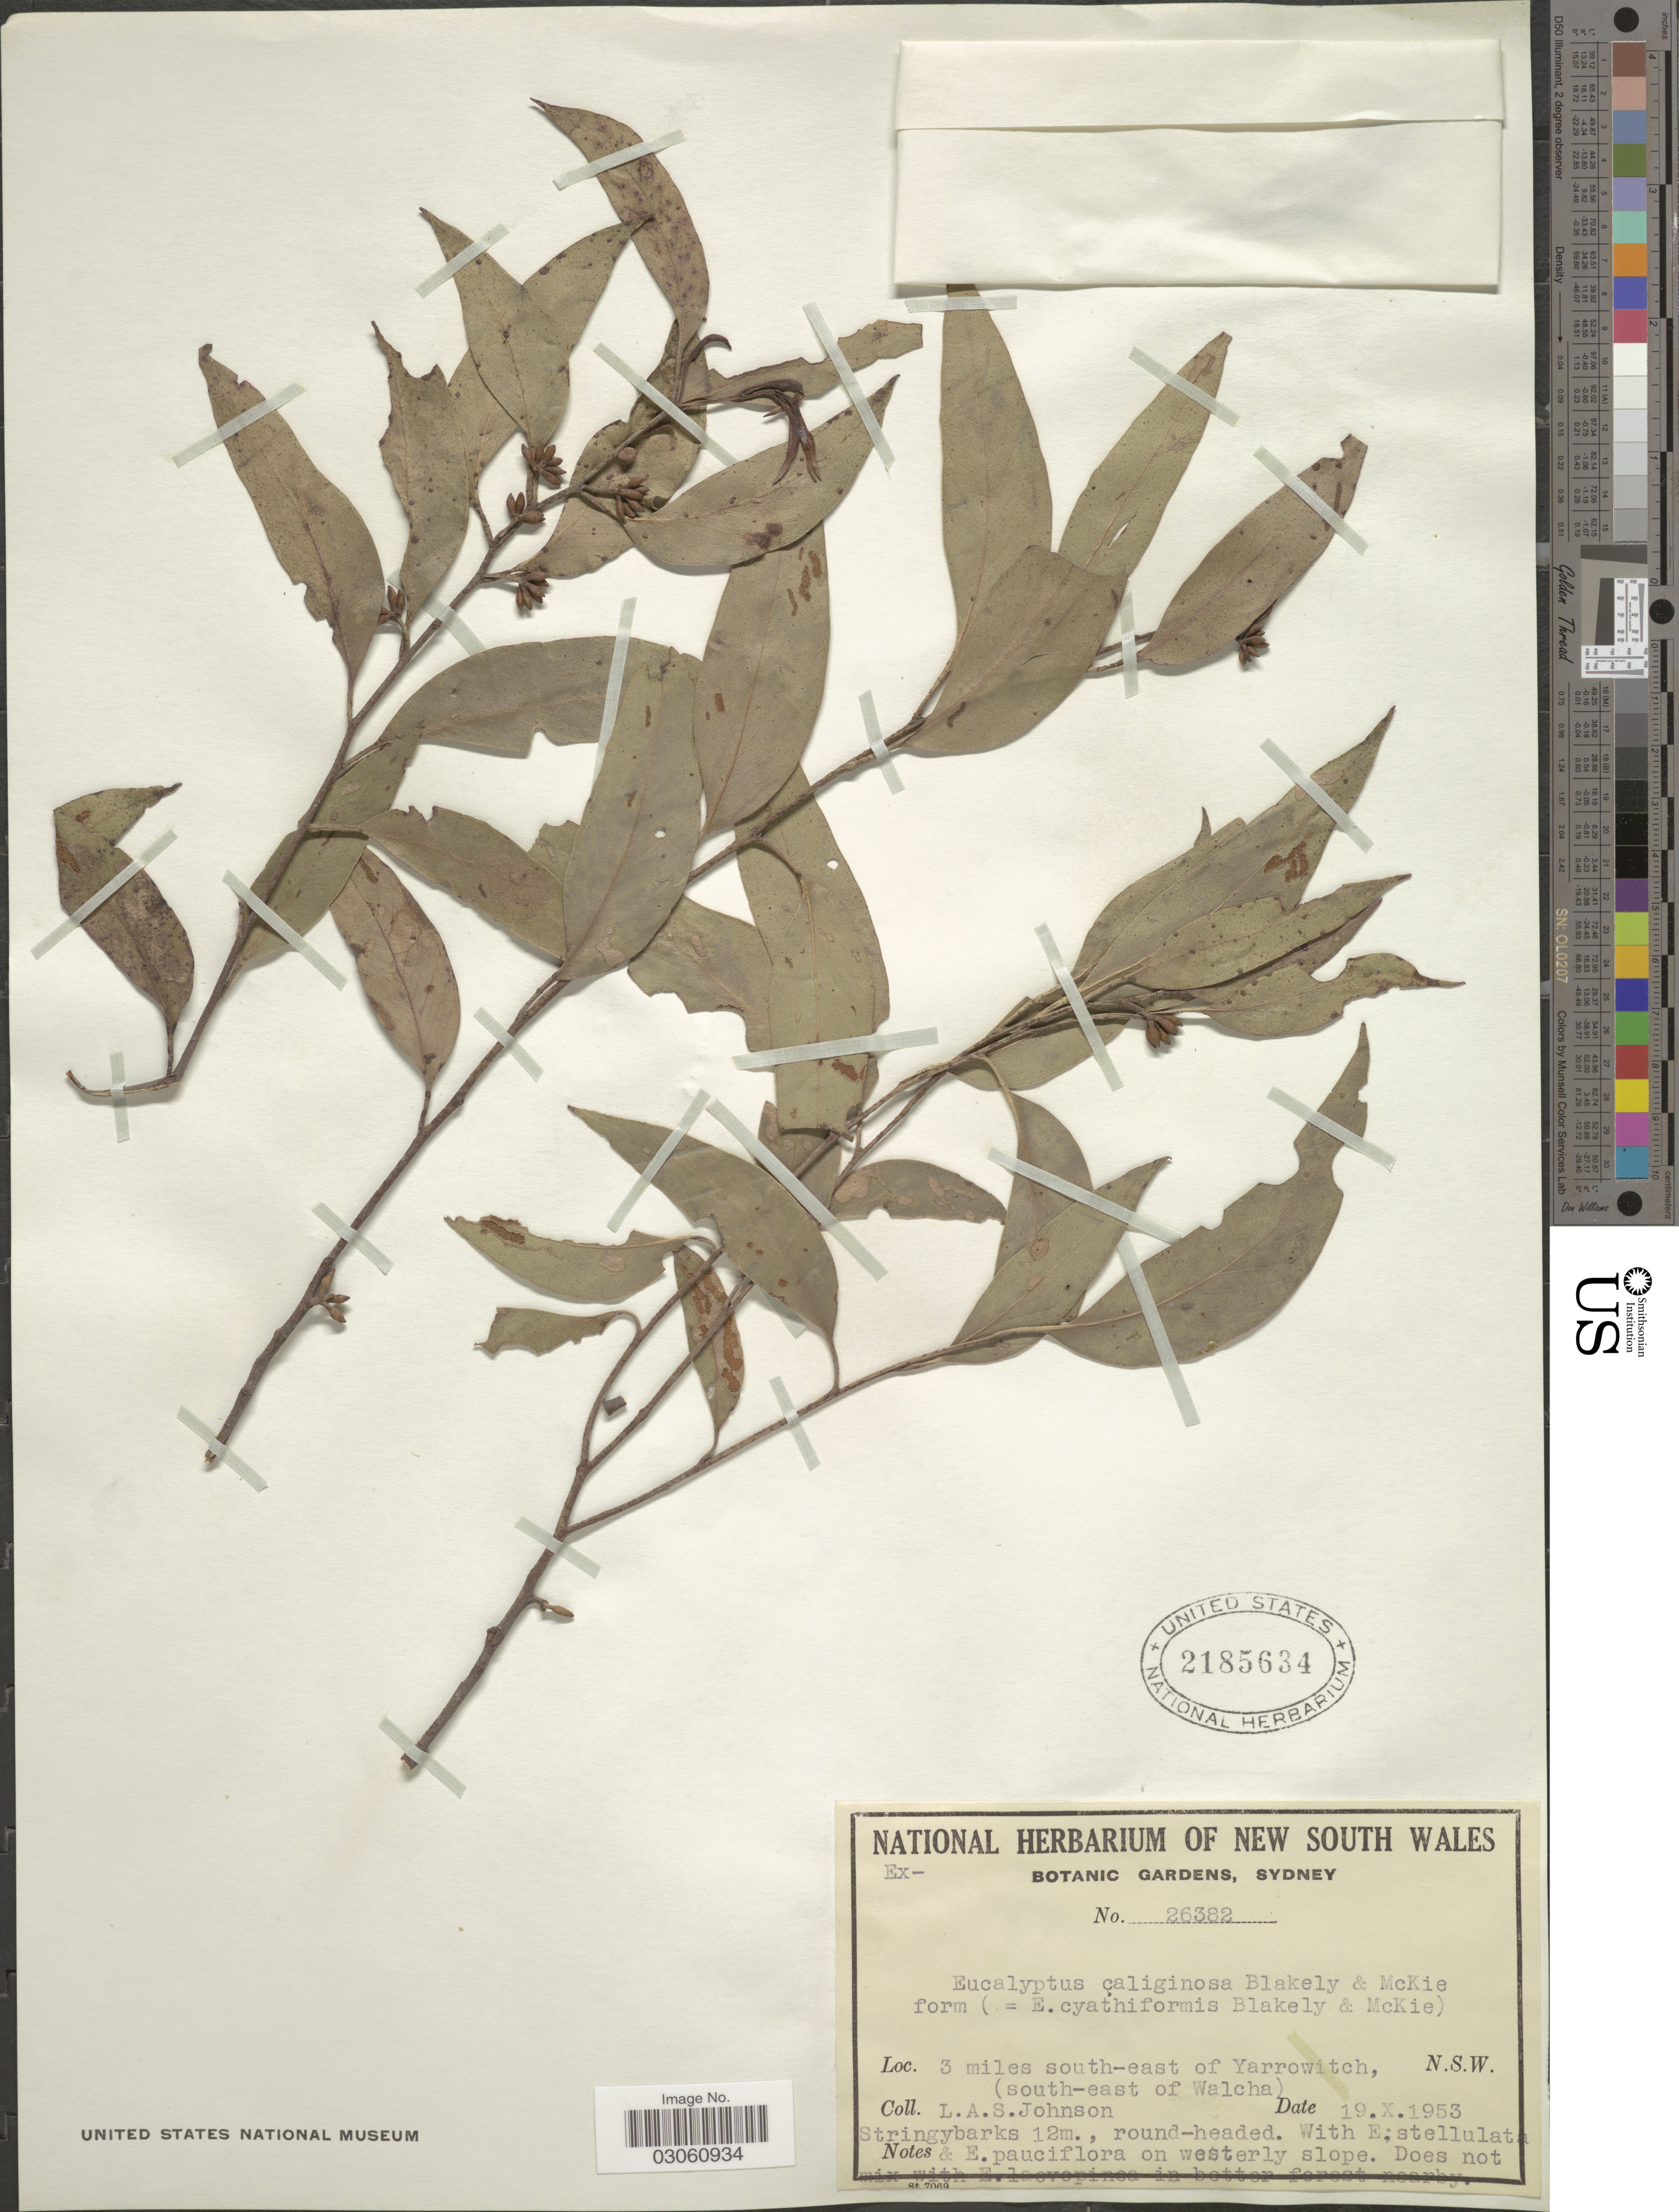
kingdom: Plantae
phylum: Tracheophyta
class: Magnoliopsida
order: Myrtales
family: Myrtaceae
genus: Eucalyptus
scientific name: Eucalyptus caliginosa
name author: Blakely & McKie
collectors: L. A. S. Johnson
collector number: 26382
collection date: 1953-10-19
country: Australia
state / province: New South Wales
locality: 3 miles south-east of Yarrowitch, (south-east of Walcha).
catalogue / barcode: US 2185634